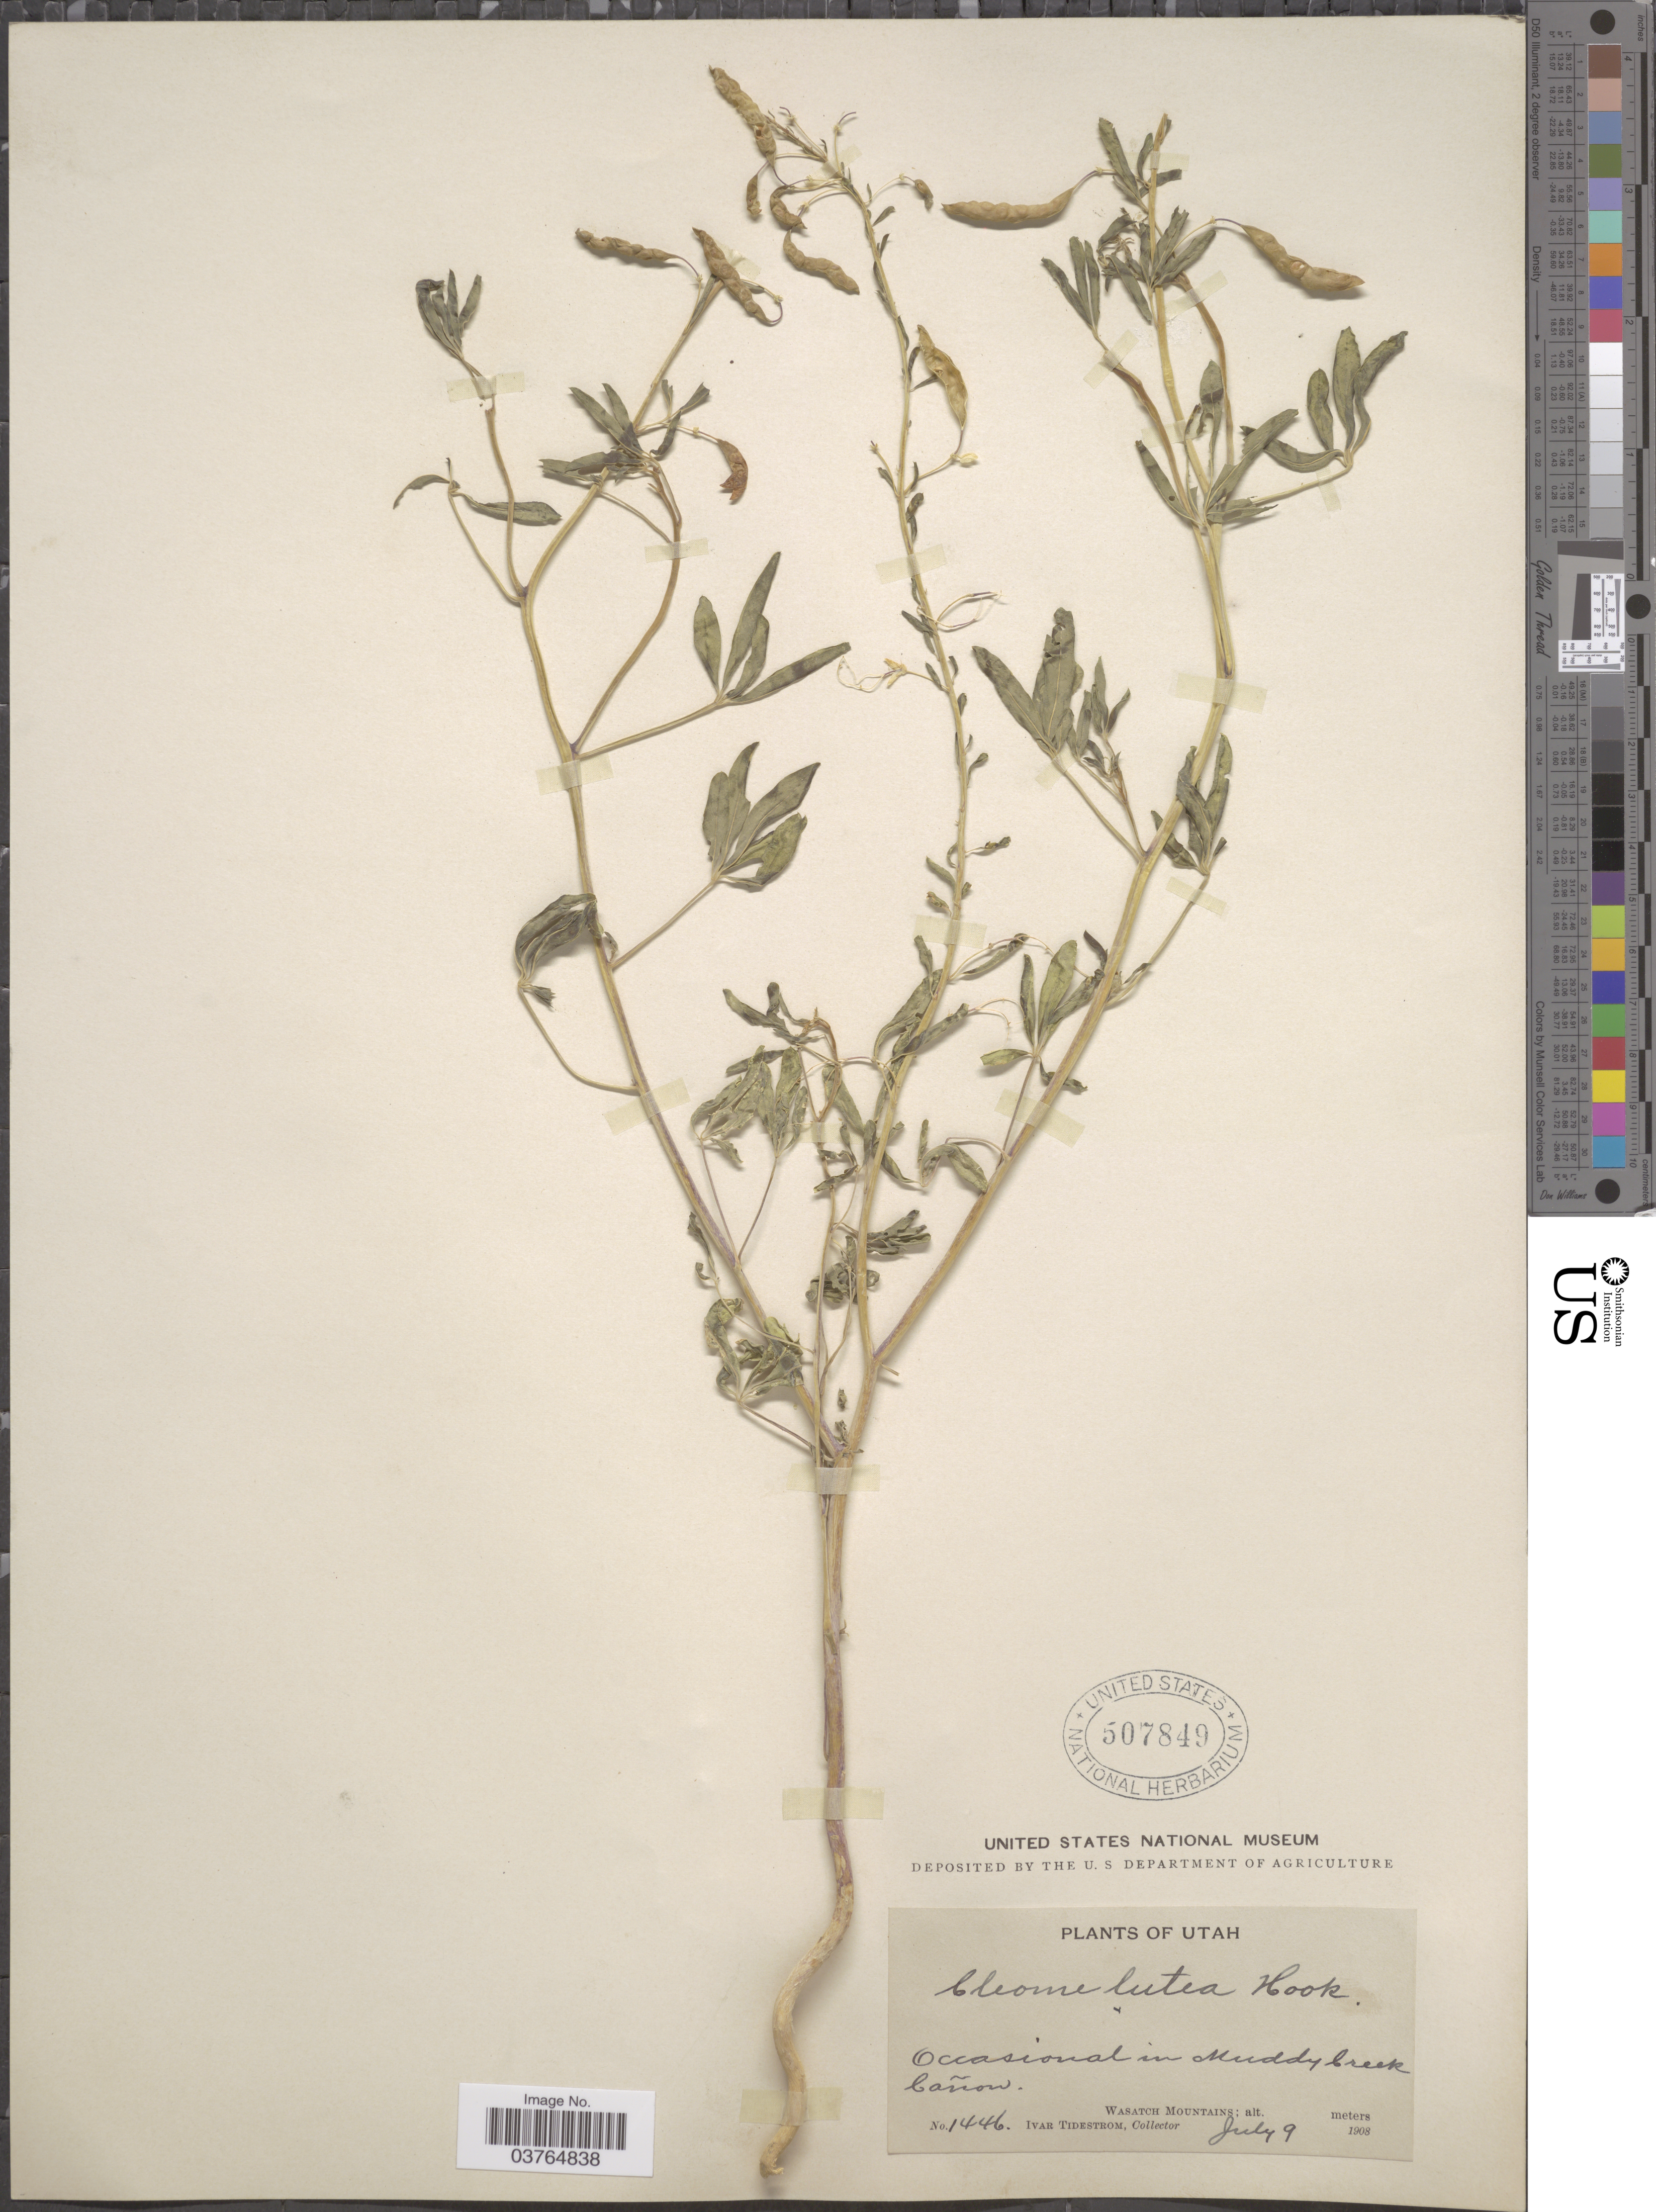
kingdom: Plantae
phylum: Tracheophyta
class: Magnoliopsida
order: Brassicales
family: Cleomaceae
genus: Cleomella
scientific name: Cleomella lutea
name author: (Hook.) Roalson & J.C. Hall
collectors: I. F. Tidestrom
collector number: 1446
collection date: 1908-07-09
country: United States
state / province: Utah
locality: Occasional in Muddy Creek Cañon. Wasatch Mountains.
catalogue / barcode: US 507849